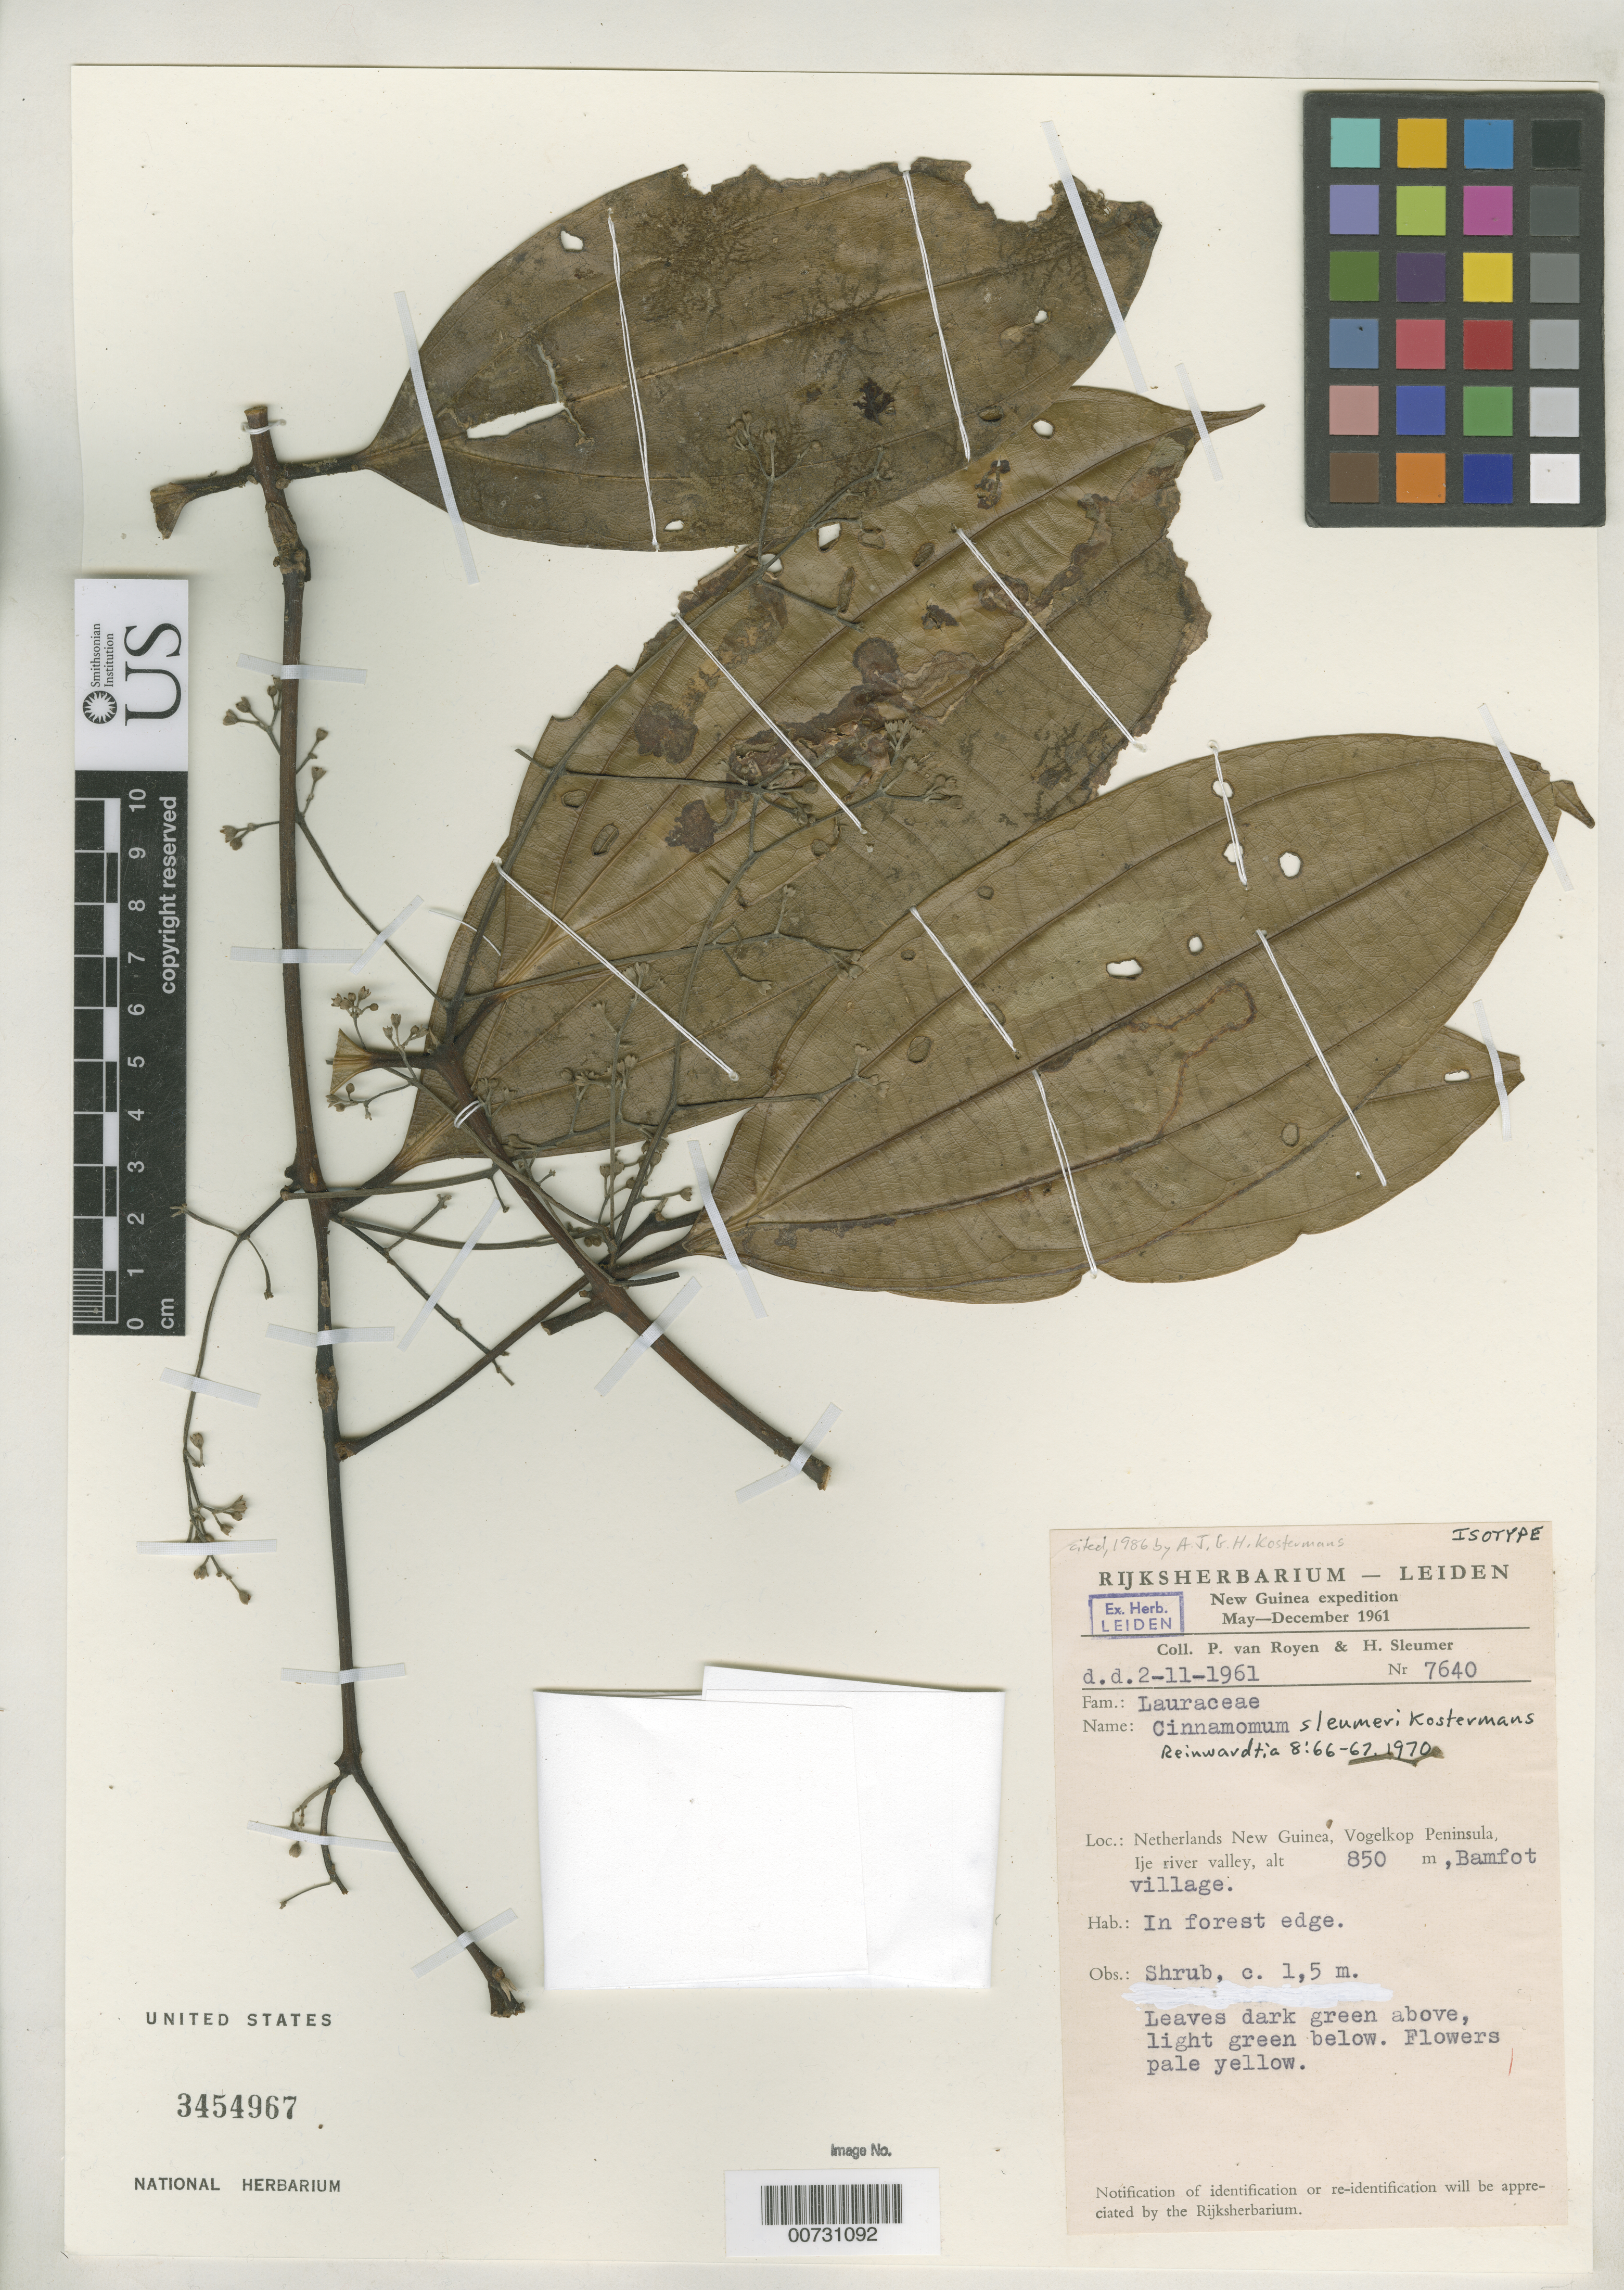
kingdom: Plantae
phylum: Tracheophyta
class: Magnoliopsida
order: Laurales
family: Lauraceae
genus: Cinnamomum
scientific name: Cinnamomum sleumeri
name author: Kosterm.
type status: Isotype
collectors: P. van Royen & H. O. Sleumer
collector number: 7640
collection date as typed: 02 Nov 1961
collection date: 1961-11-02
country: Indonesia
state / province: Papua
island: New Guinea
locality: Netherlands New Guinea, Vogelkop Peninsula, Ije river valley, Bamfot village. Irian Barat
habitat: In forest edge.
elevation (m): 850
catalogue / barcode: US 3454967